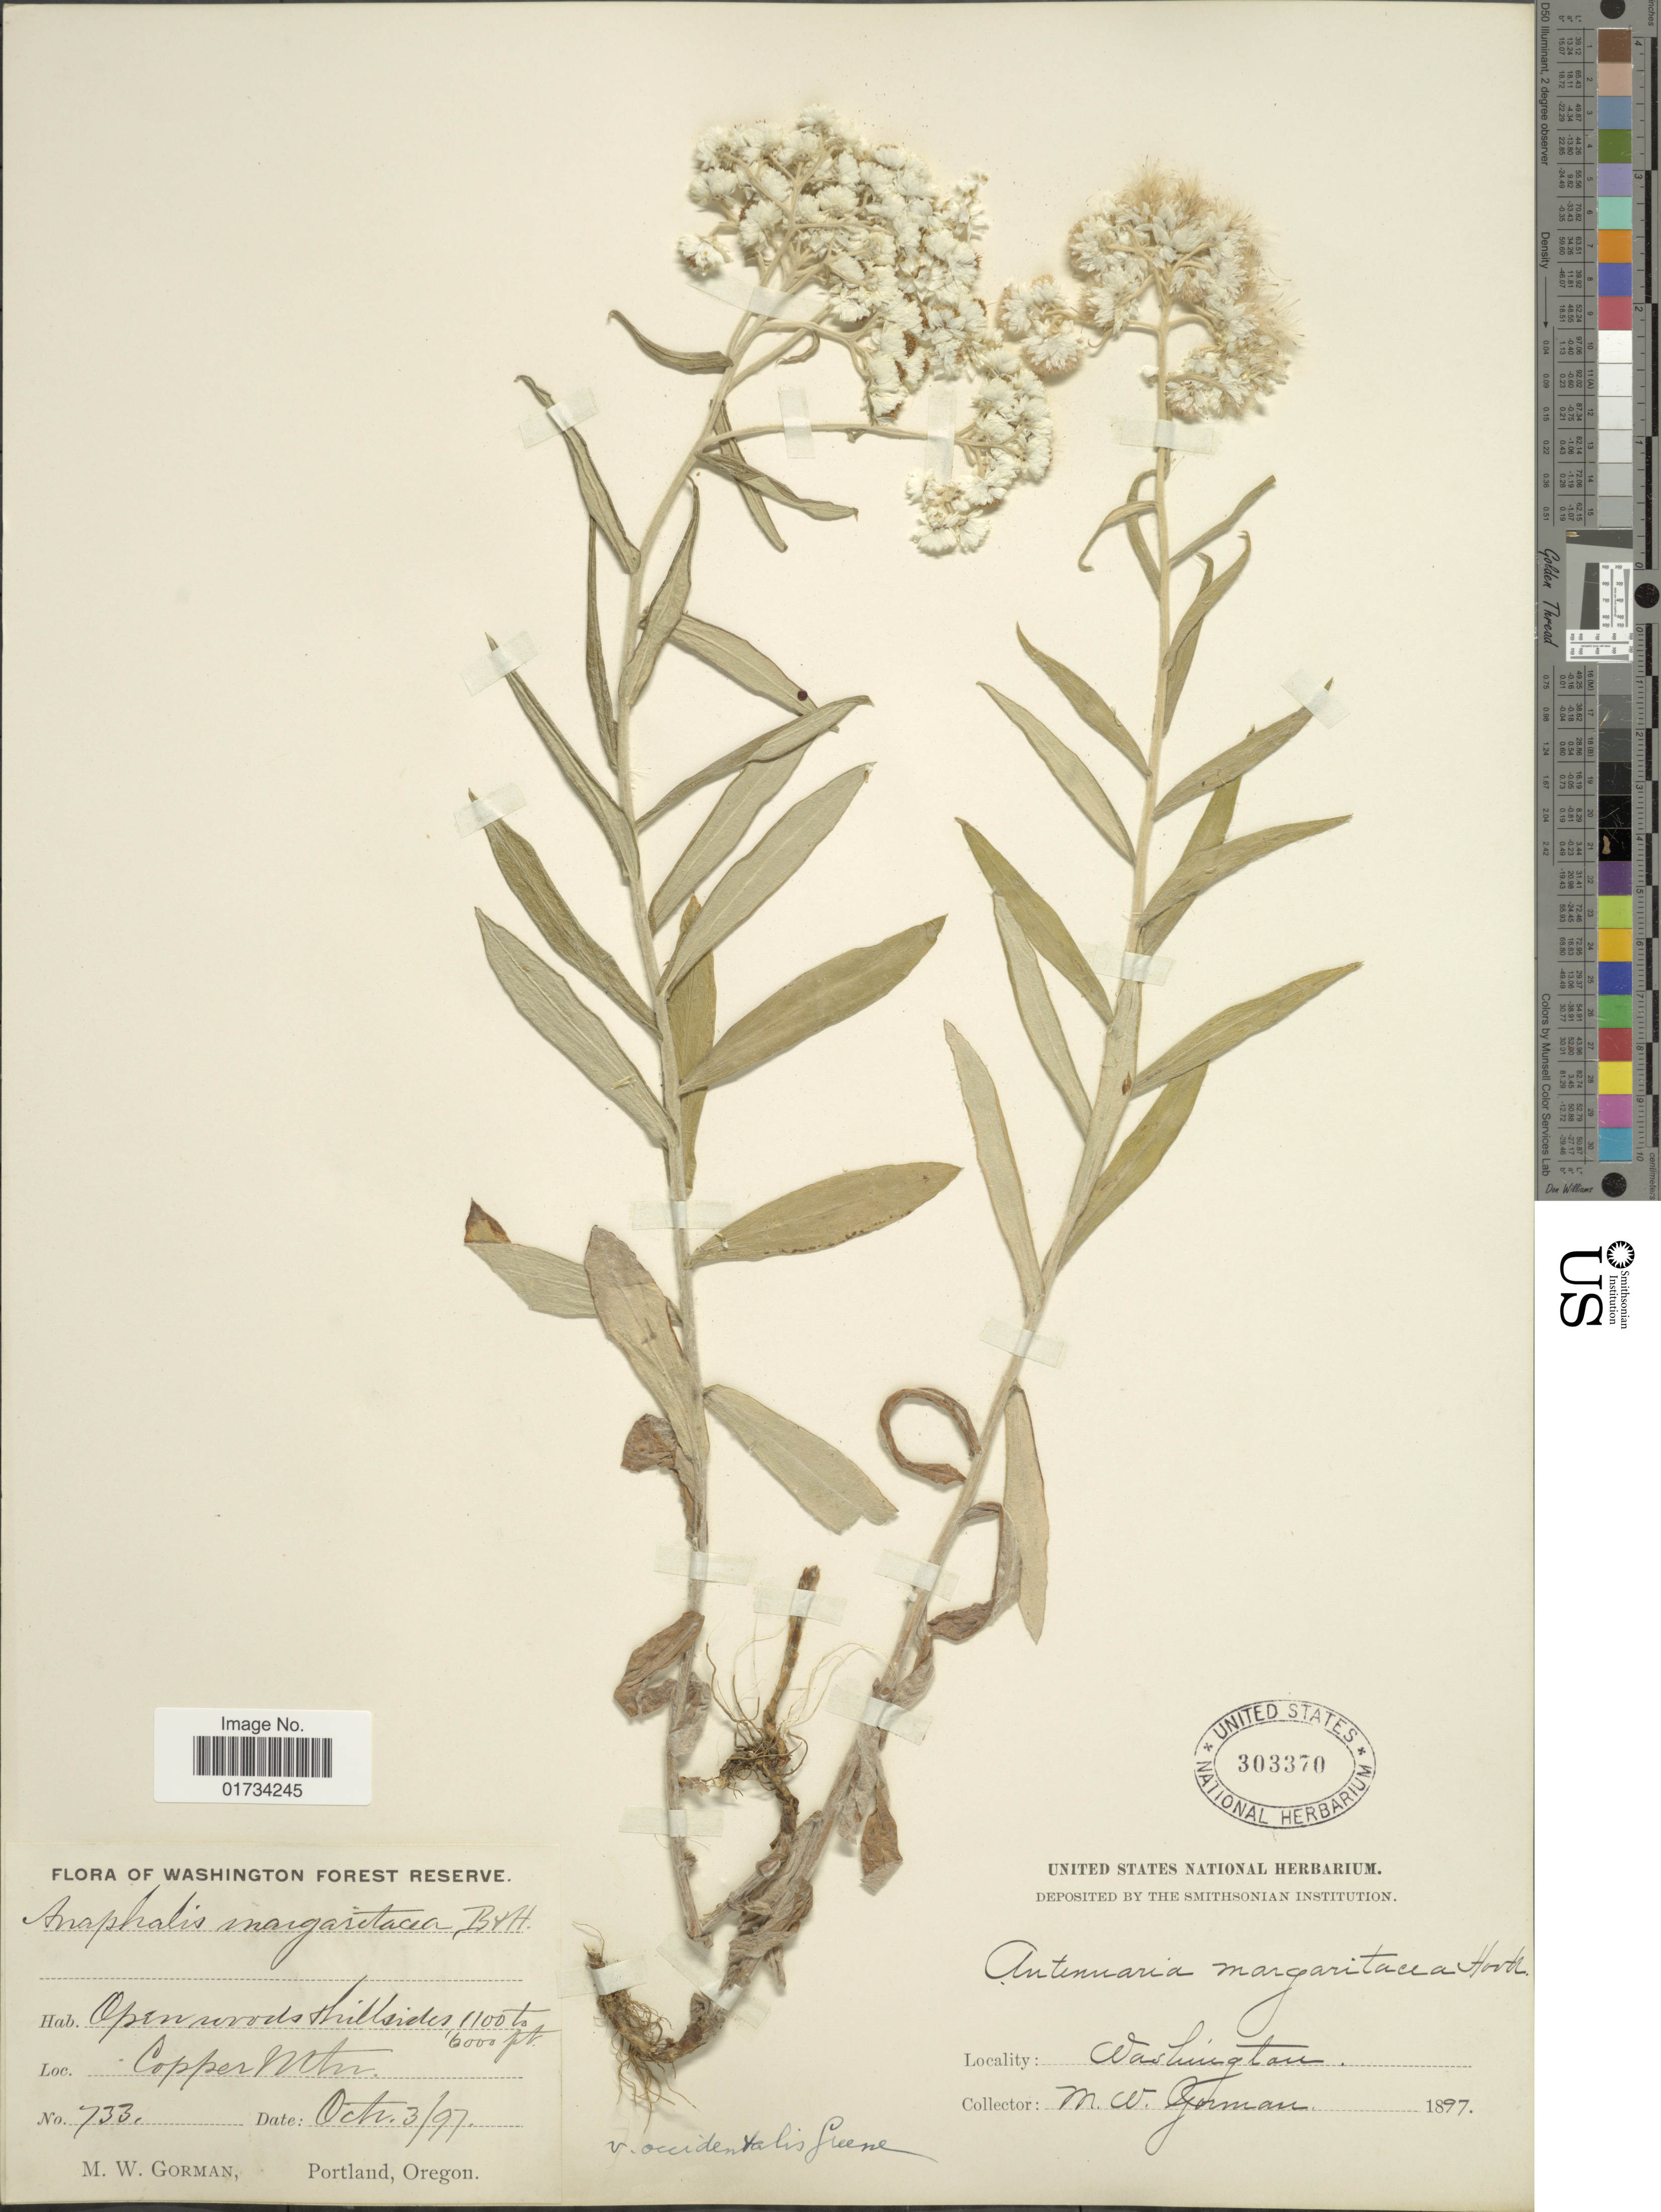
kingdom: Plantae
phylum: Tracheophyta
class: Magnoliopsida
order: Asterales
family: Asteraceae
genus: Anaphalis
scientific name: Anaphalis margaritacea var. occidentalis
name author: Greene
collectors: M. W. Gorman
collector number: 733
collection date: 1897-10-03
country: United States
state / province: Washington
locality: Open woods hillsides, Copper Mtn.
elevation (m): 335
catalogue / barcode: US 303370